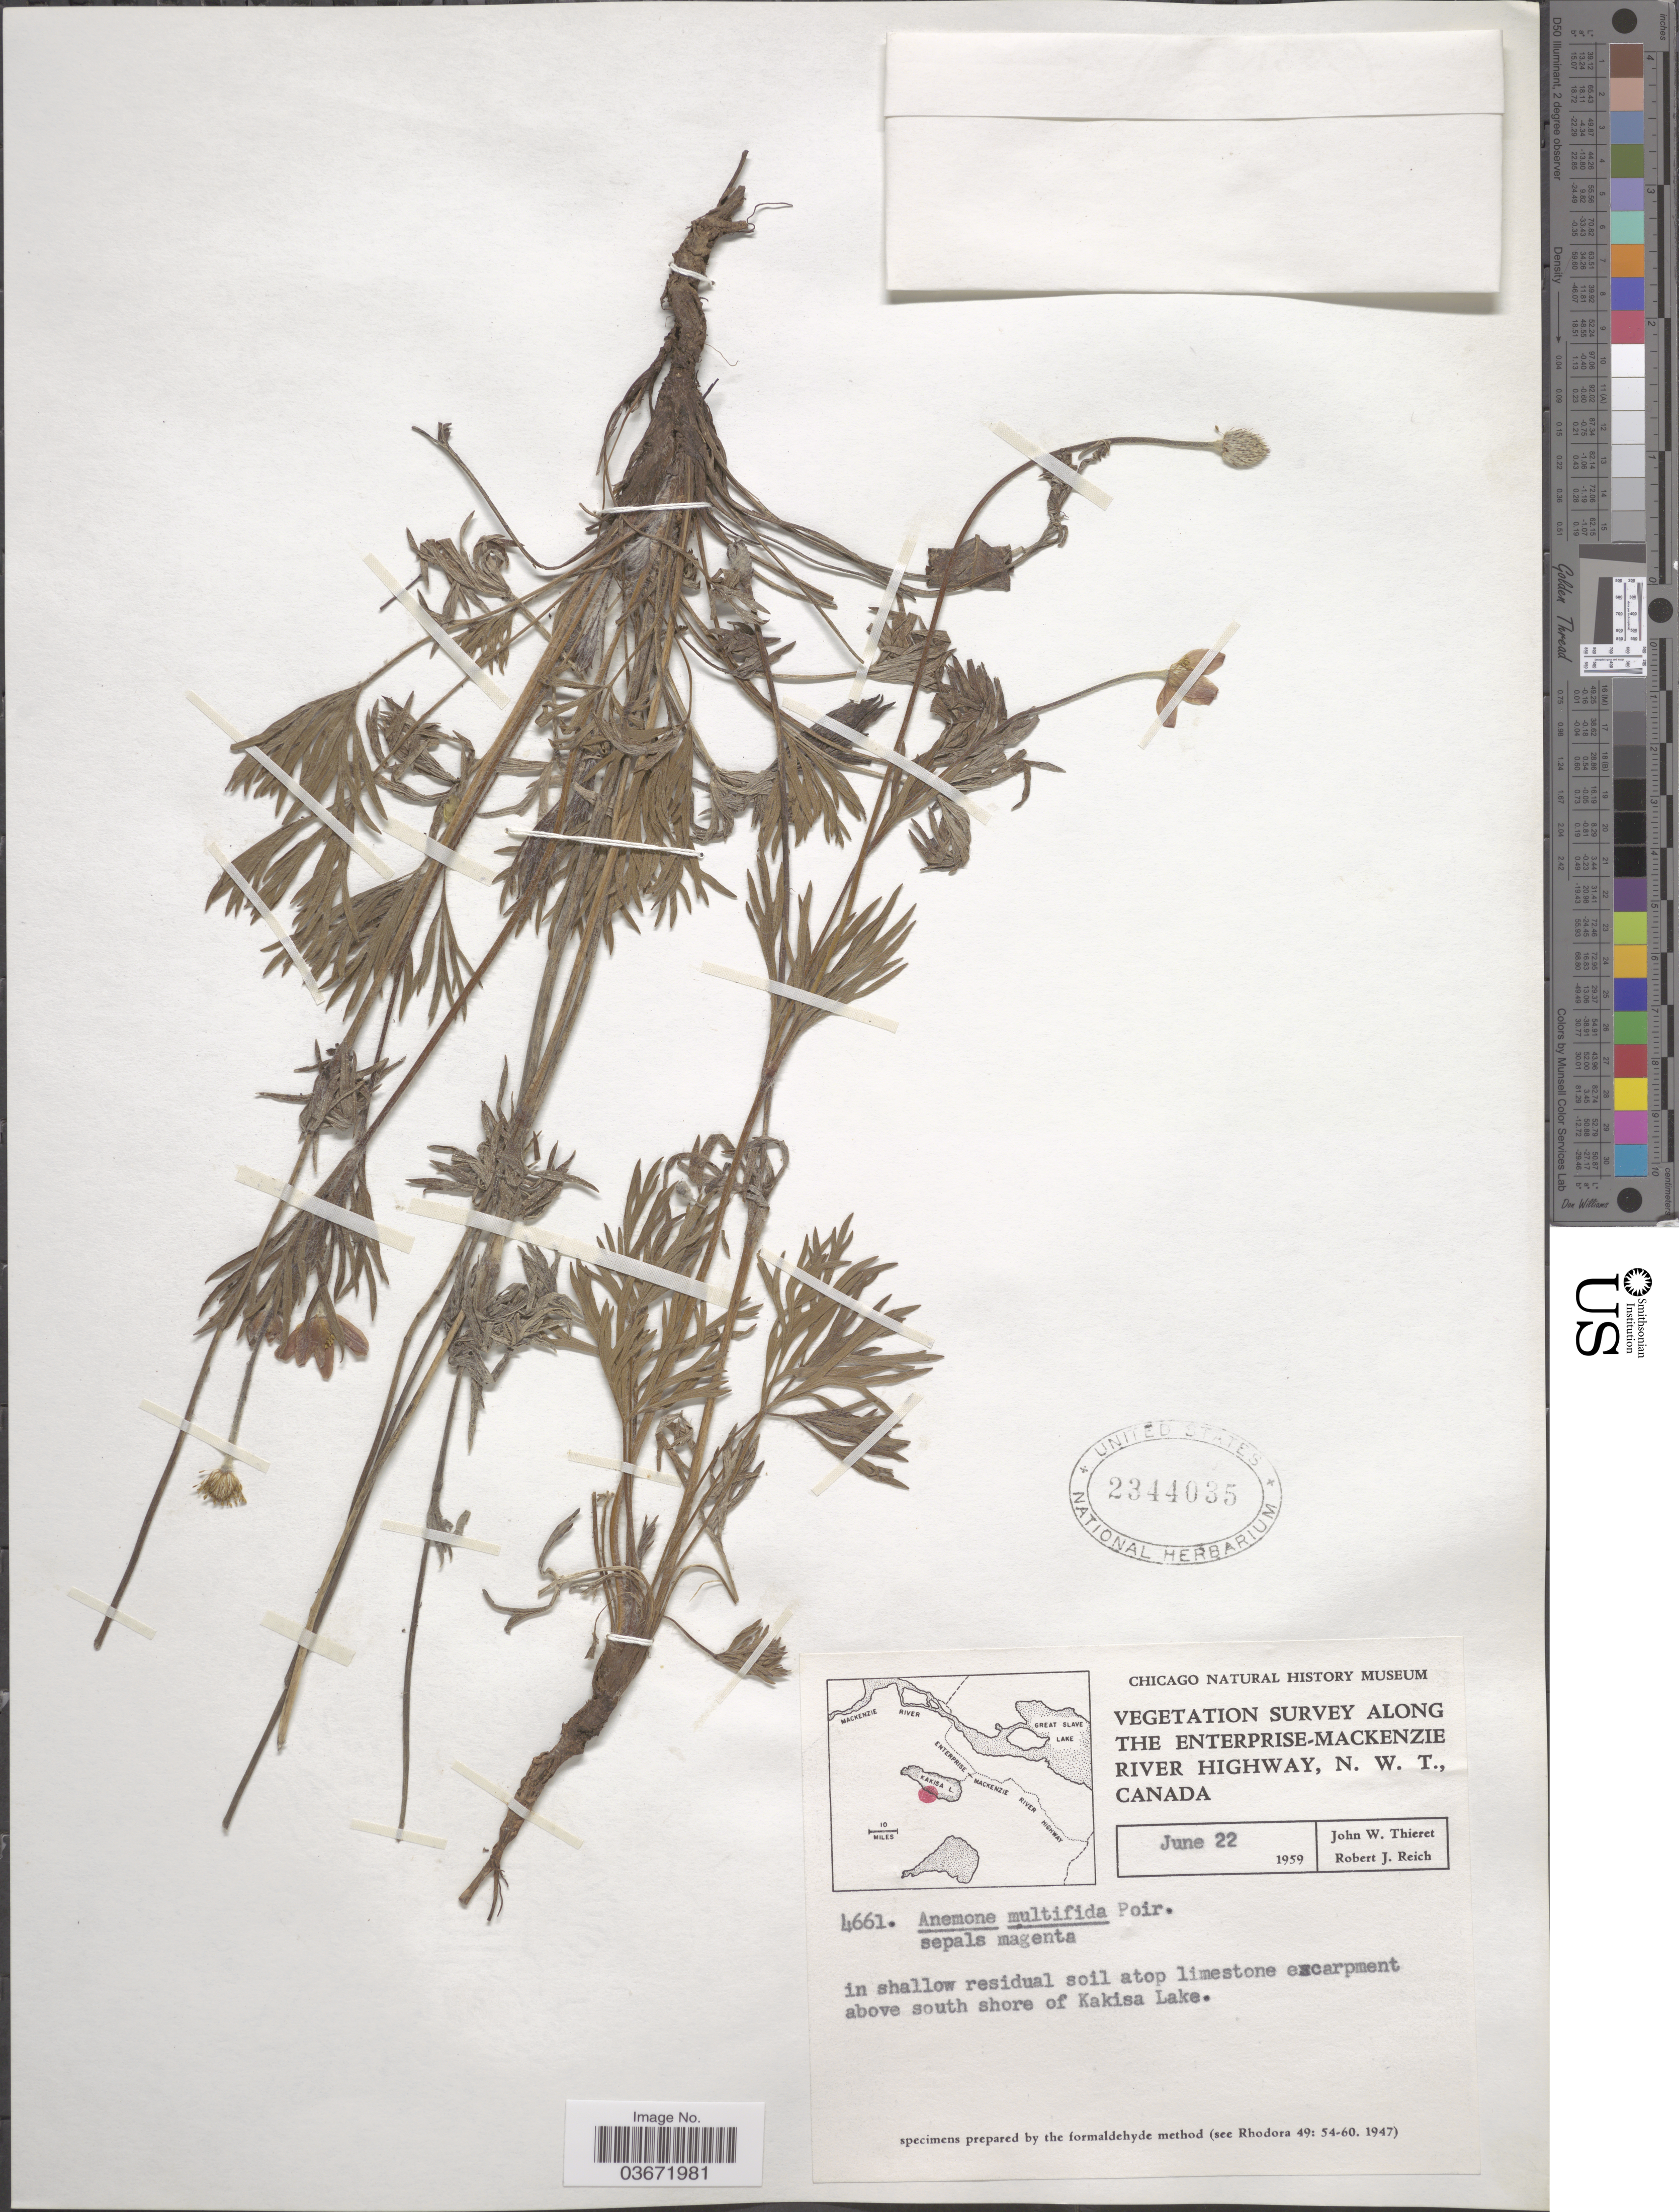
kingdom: Plantae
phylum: Tracheophyta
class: Magnoliopsida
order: Ranunculales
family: Ranunculaceae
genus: Anemone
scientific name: Anemone multifida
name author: Poir.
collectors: J. W. Thieret & R. Reich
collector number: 4661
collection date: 1959-06-22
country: Canada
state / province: Northwest Territories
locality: Along The Enterprise-Mackenzie River Highway. Escarpement above south shore of Kakisa Lake.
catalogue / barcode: US 2344035